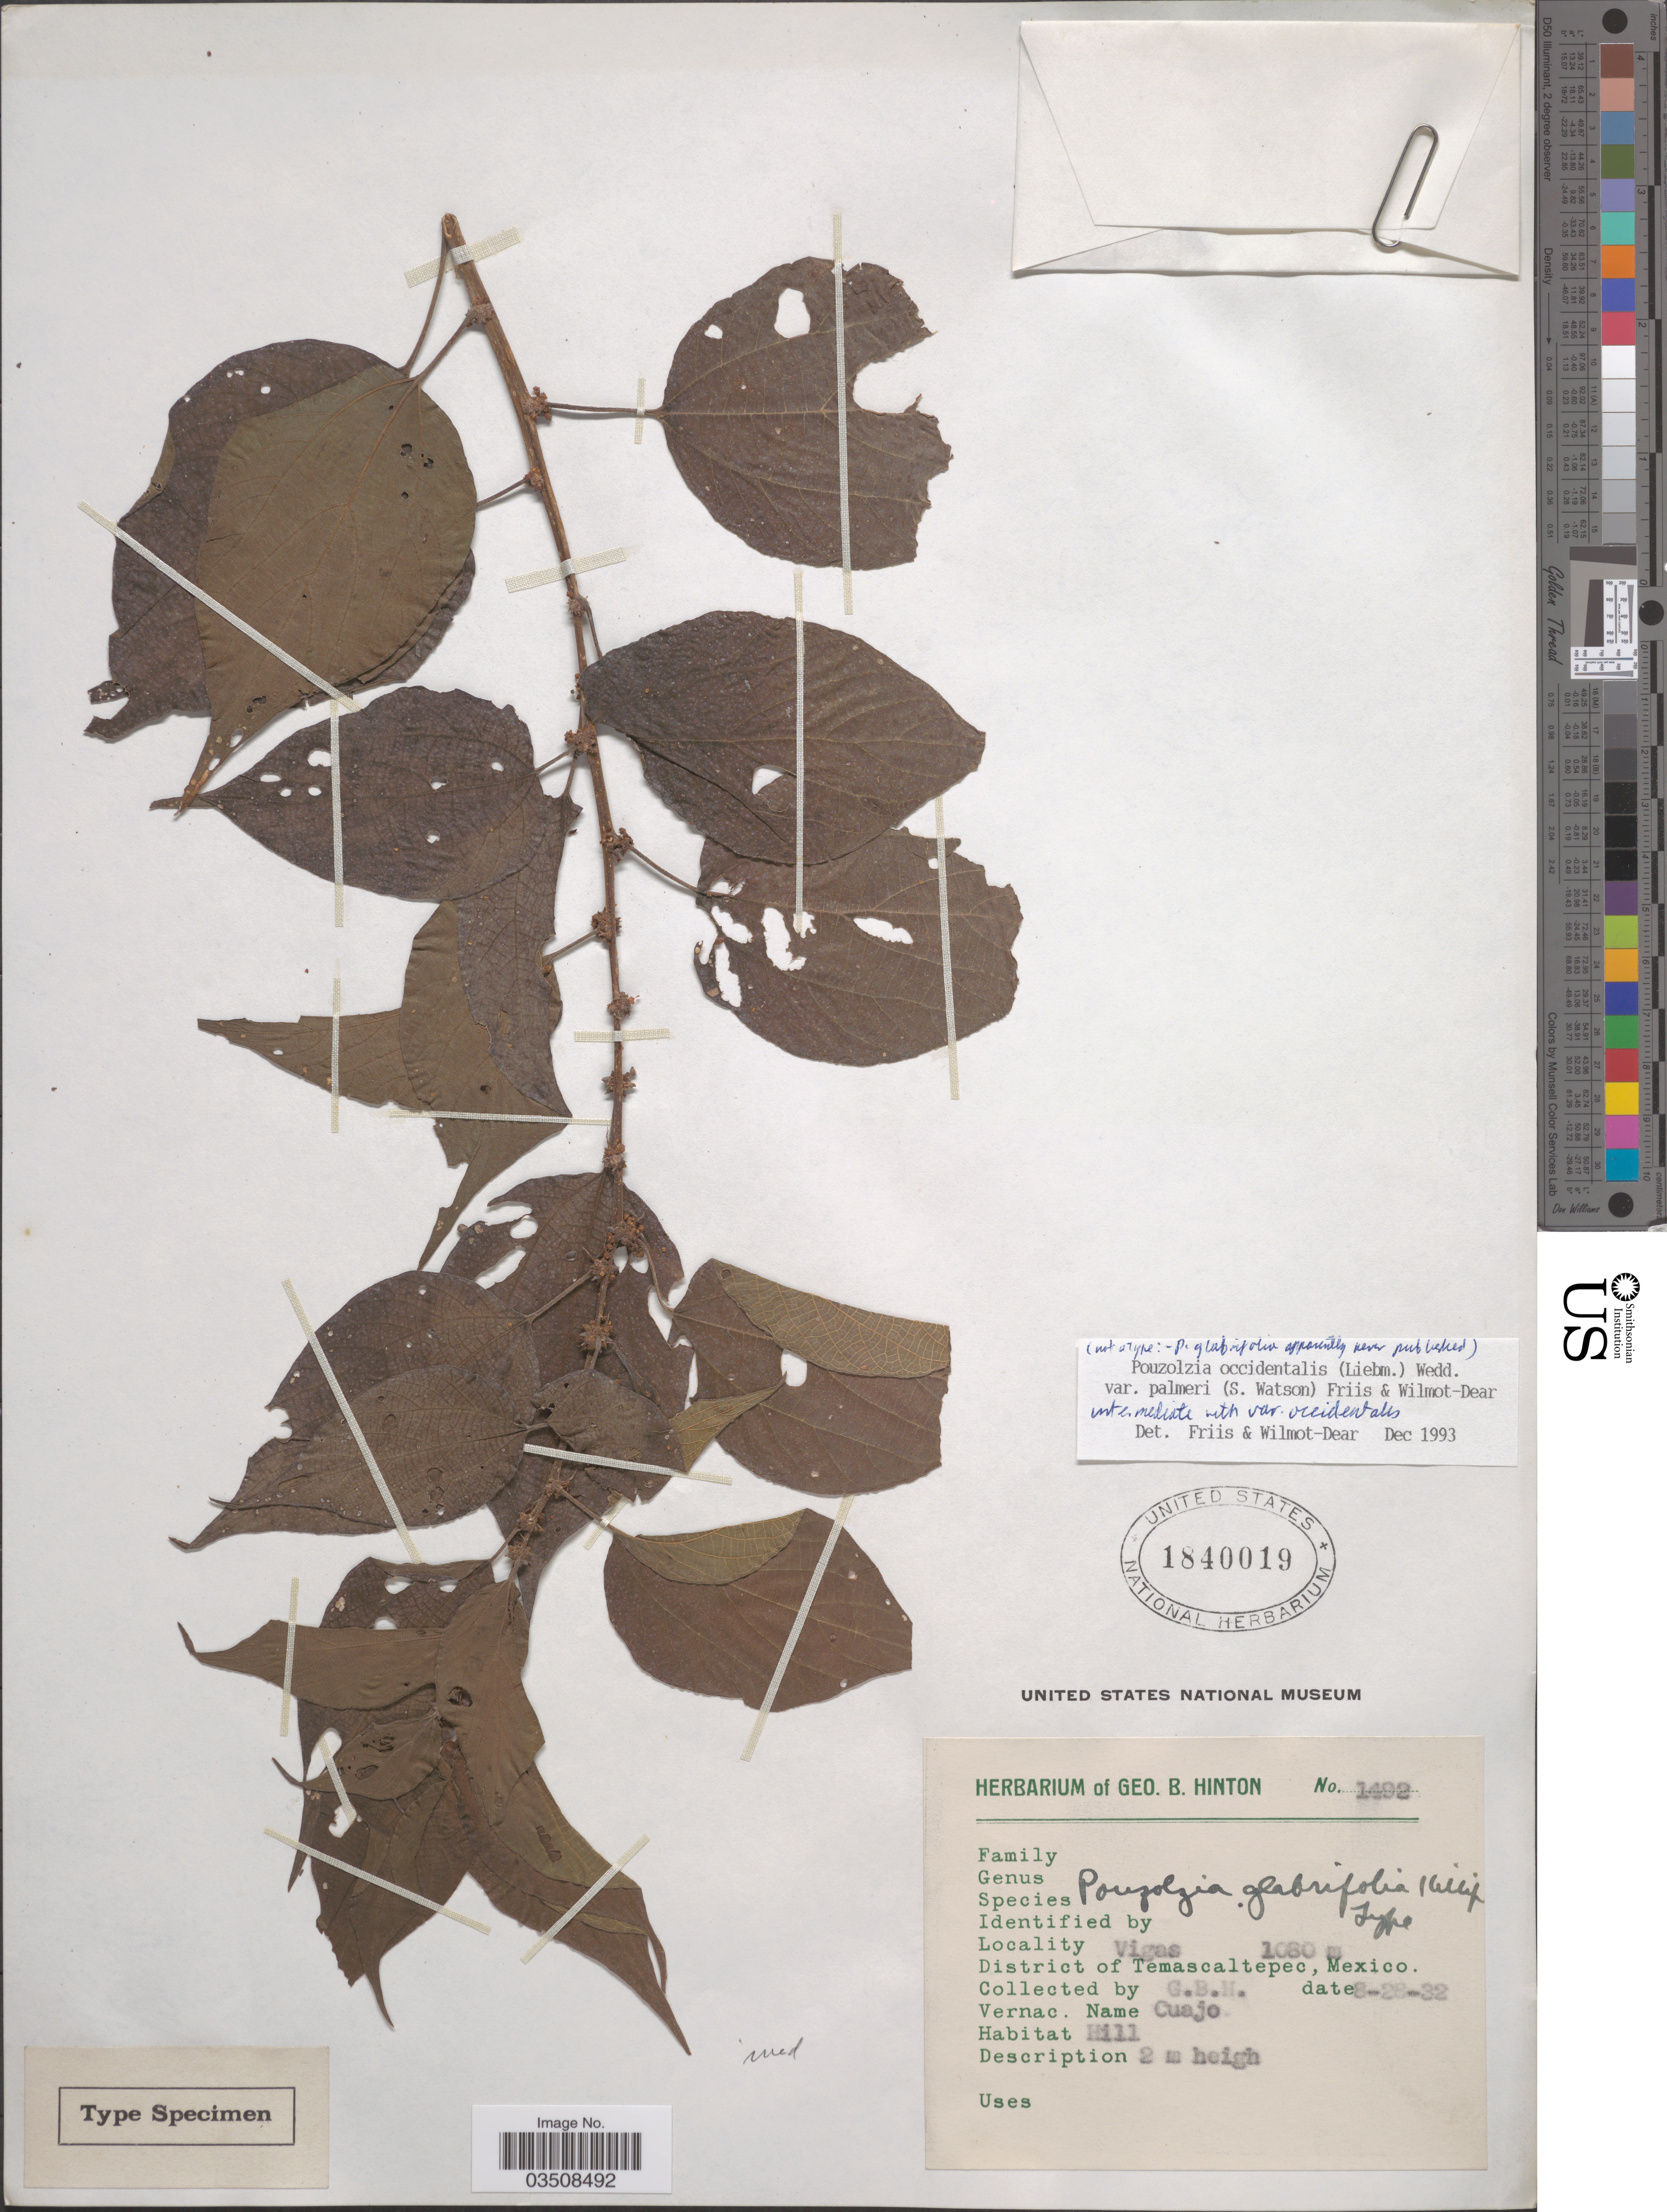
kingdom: Plantae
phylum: Tracheophyta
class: Magnoliopsida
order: Rosales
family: Urticaceae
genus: Pouzolzia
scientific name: Pouzolzia occidentalis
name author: (Liebm.) Wedd.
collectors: G. B. Hinton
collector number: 1492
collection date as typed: Transcribed d/m/y: 28/8/32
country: Mexico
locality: Vigas. District of Temascaltepec.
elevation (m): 1080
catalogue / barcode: US 1840019